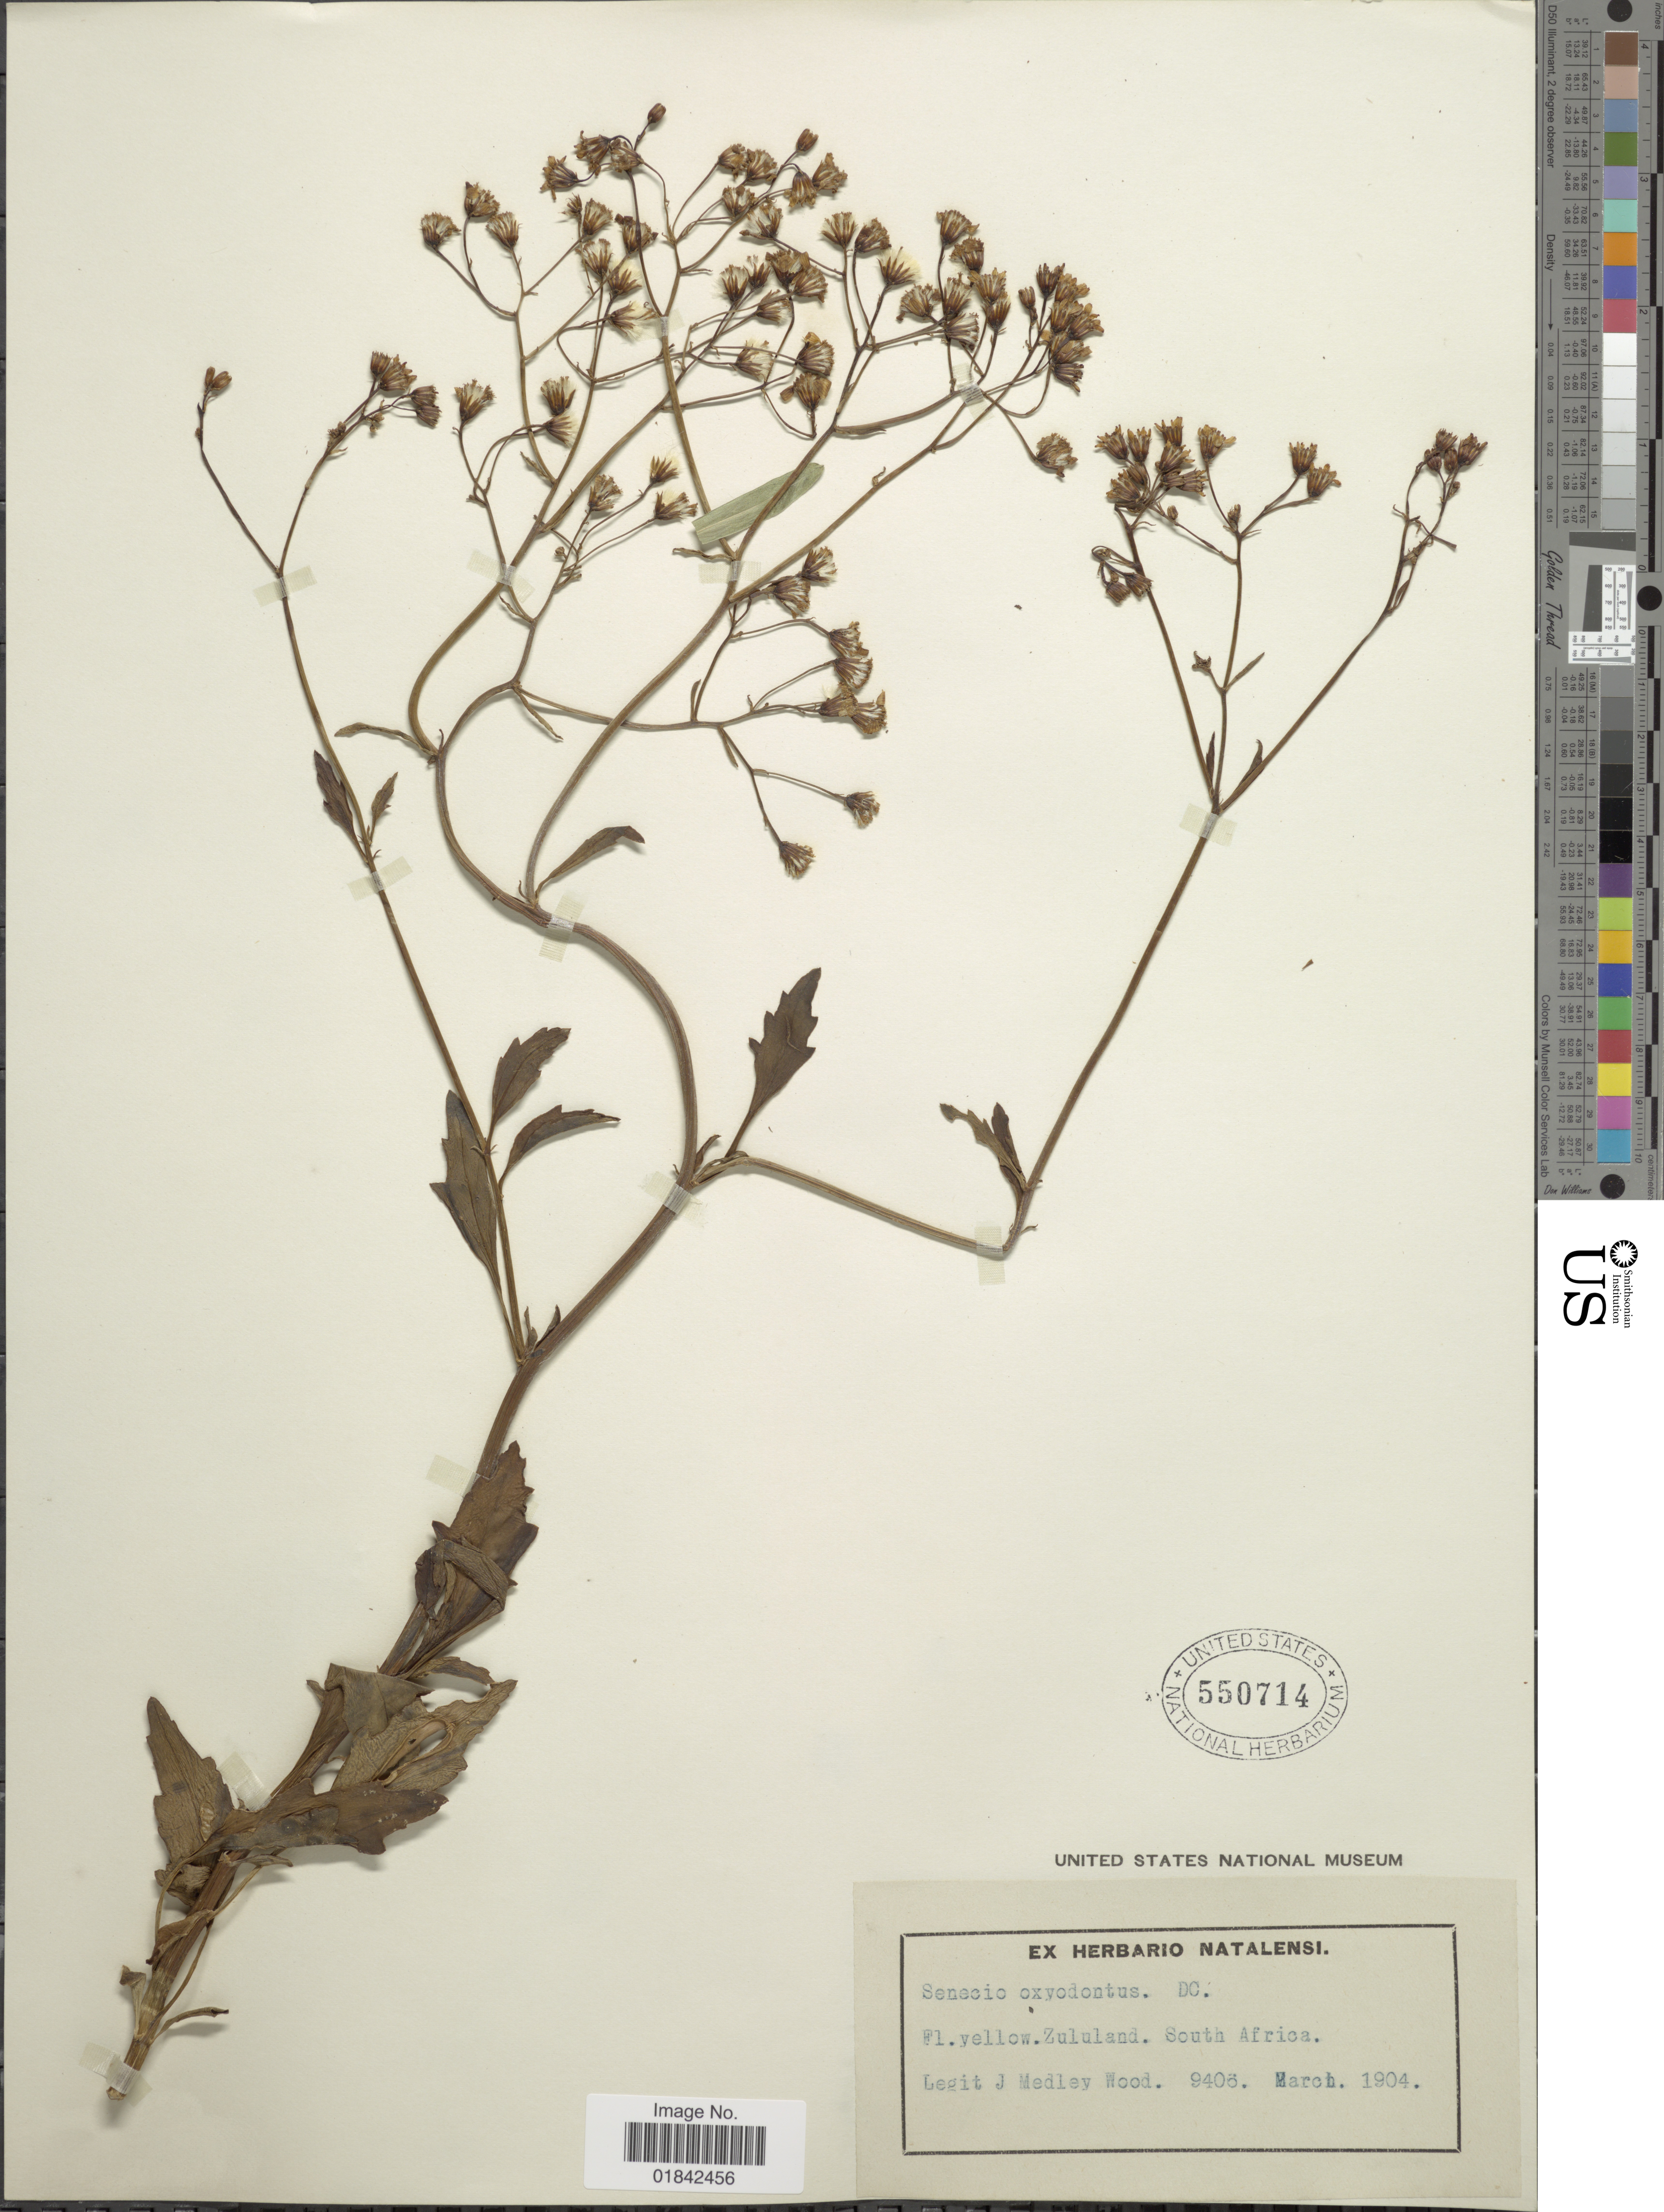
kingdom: Plantae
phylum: Tracheophyta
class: Magnoliopsida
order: Asterales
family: Asteraceae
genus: Senecio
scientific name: Senecio oxyodontus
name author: DC.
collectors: J. Medley Wood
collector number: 9403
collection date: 1904-03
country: South Africa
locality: Zululand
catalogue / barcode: US 550714